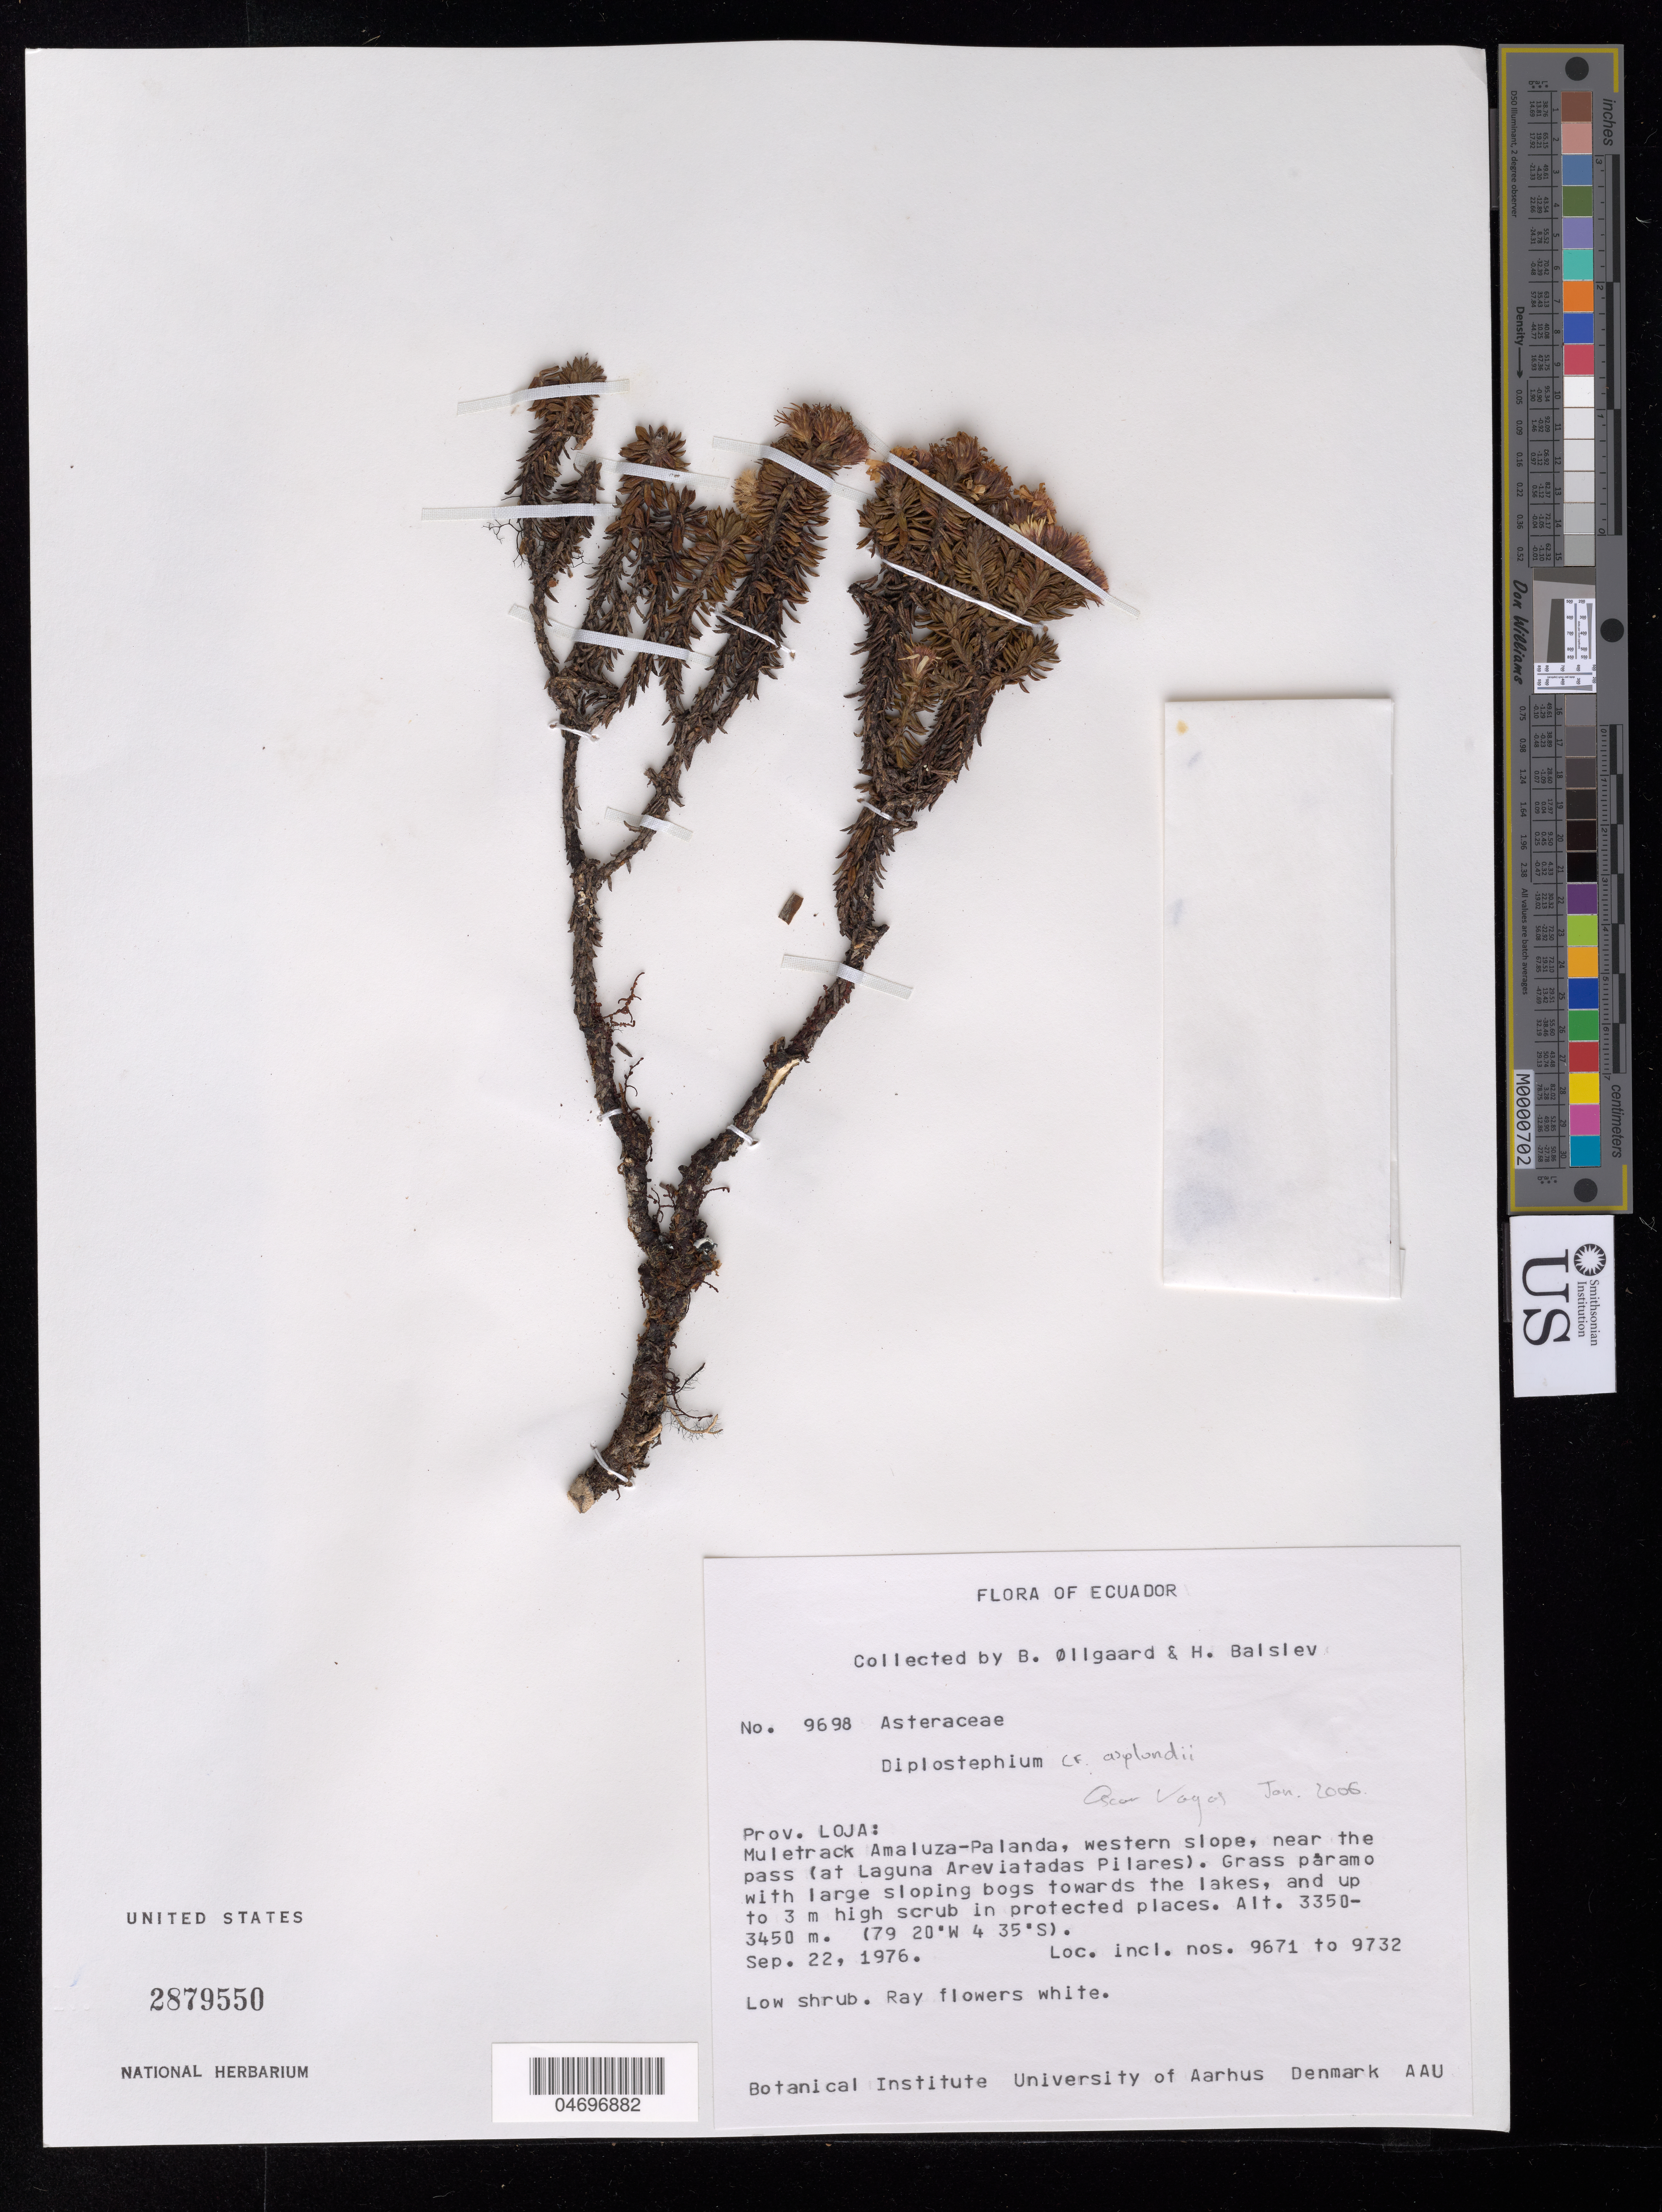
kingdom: Plantae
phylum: Tracheophyta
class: Magnoliopsida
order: Asterales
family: Asteraceae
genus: Diplostephium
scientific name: Diplostephium asplundii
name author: Cuatrec.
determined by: Vargas, Oscar M.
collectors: B. Øllgaard & H. Balslev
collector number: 9698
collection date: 1976-09-22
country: Ecuador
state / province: Loja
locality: Muletrack Amaluza-Palanda, western slope, near the pass (at Laguna Areviatadas Pilares)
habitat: Grass paramo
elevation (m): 3350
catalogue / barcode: US 2879550